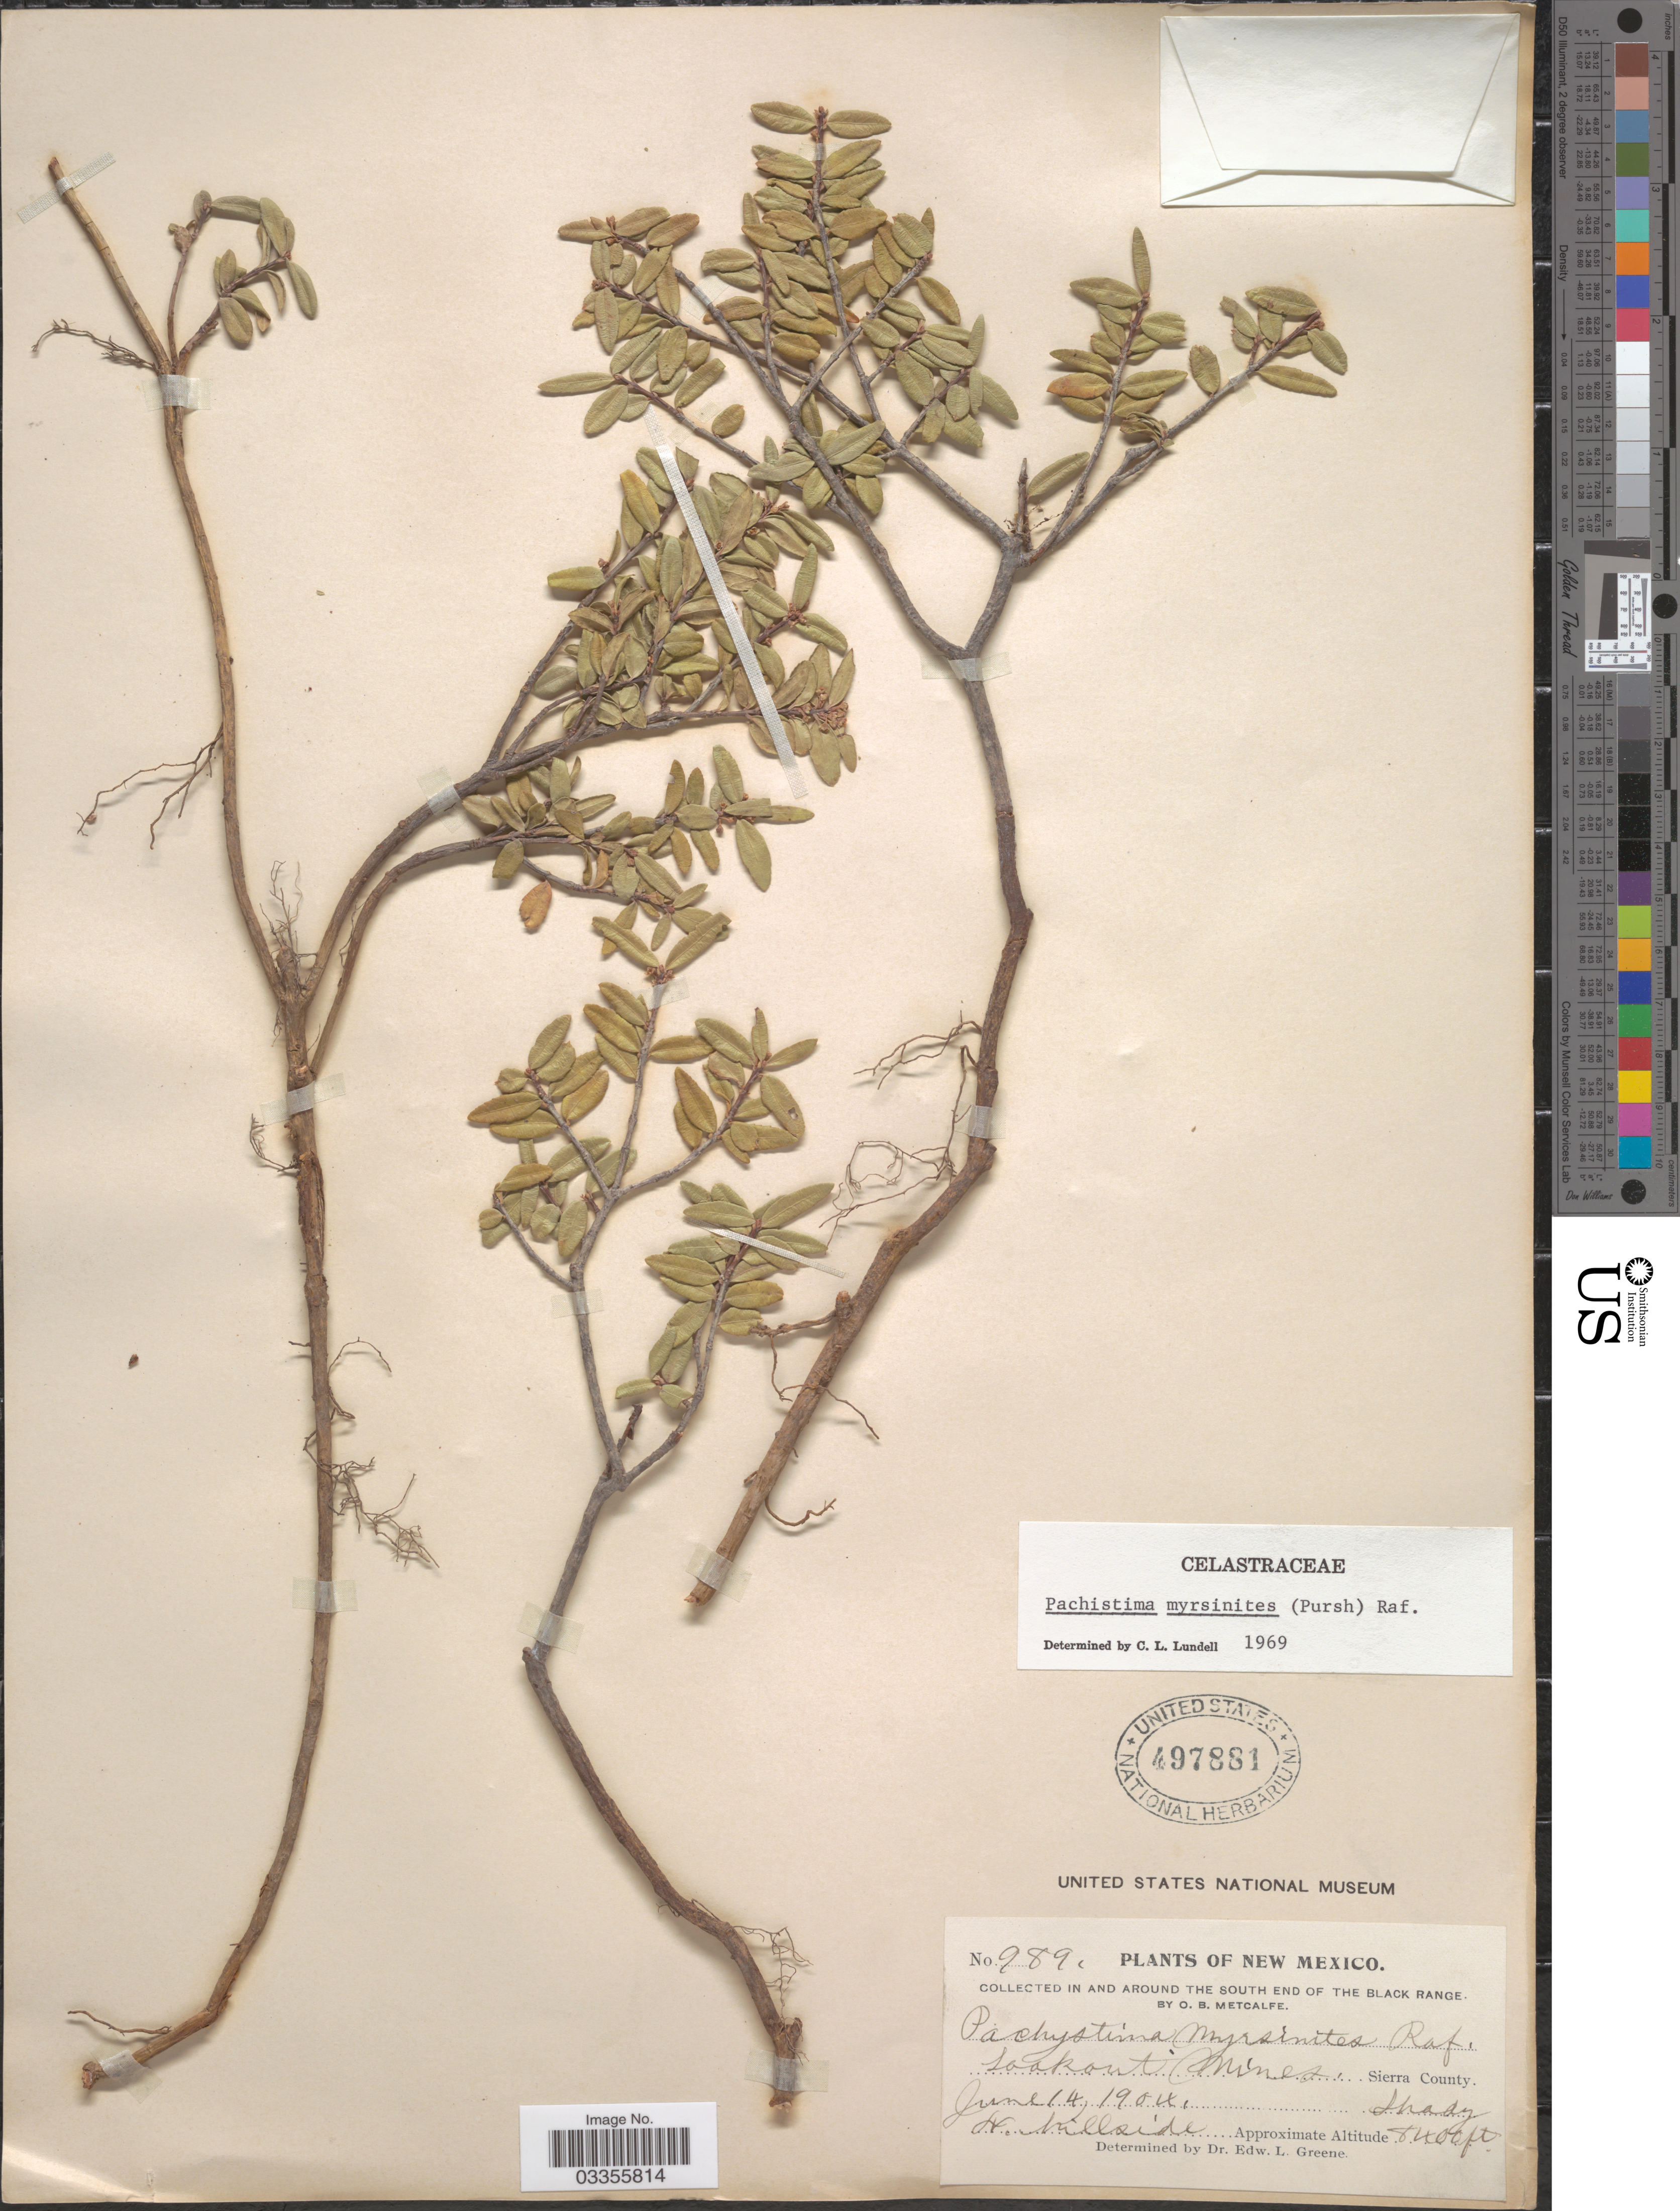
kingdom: Plantae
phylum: Tracheophyta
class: Magnoliopsida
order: Celastrales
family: Celastraceae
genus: Paxistima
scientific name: Paxistima myrsinites subsp. myrsinites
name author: (Pursh) Raf.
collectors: O. B. Metcalfe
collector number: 989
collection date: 1904-06-14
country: United States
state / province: New Mexico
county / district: Sierra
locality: Shady H. hillside, Lookout Mines, in and around the south end of the Black Range, Sierra County.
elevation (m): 2560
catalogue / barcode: US 497881